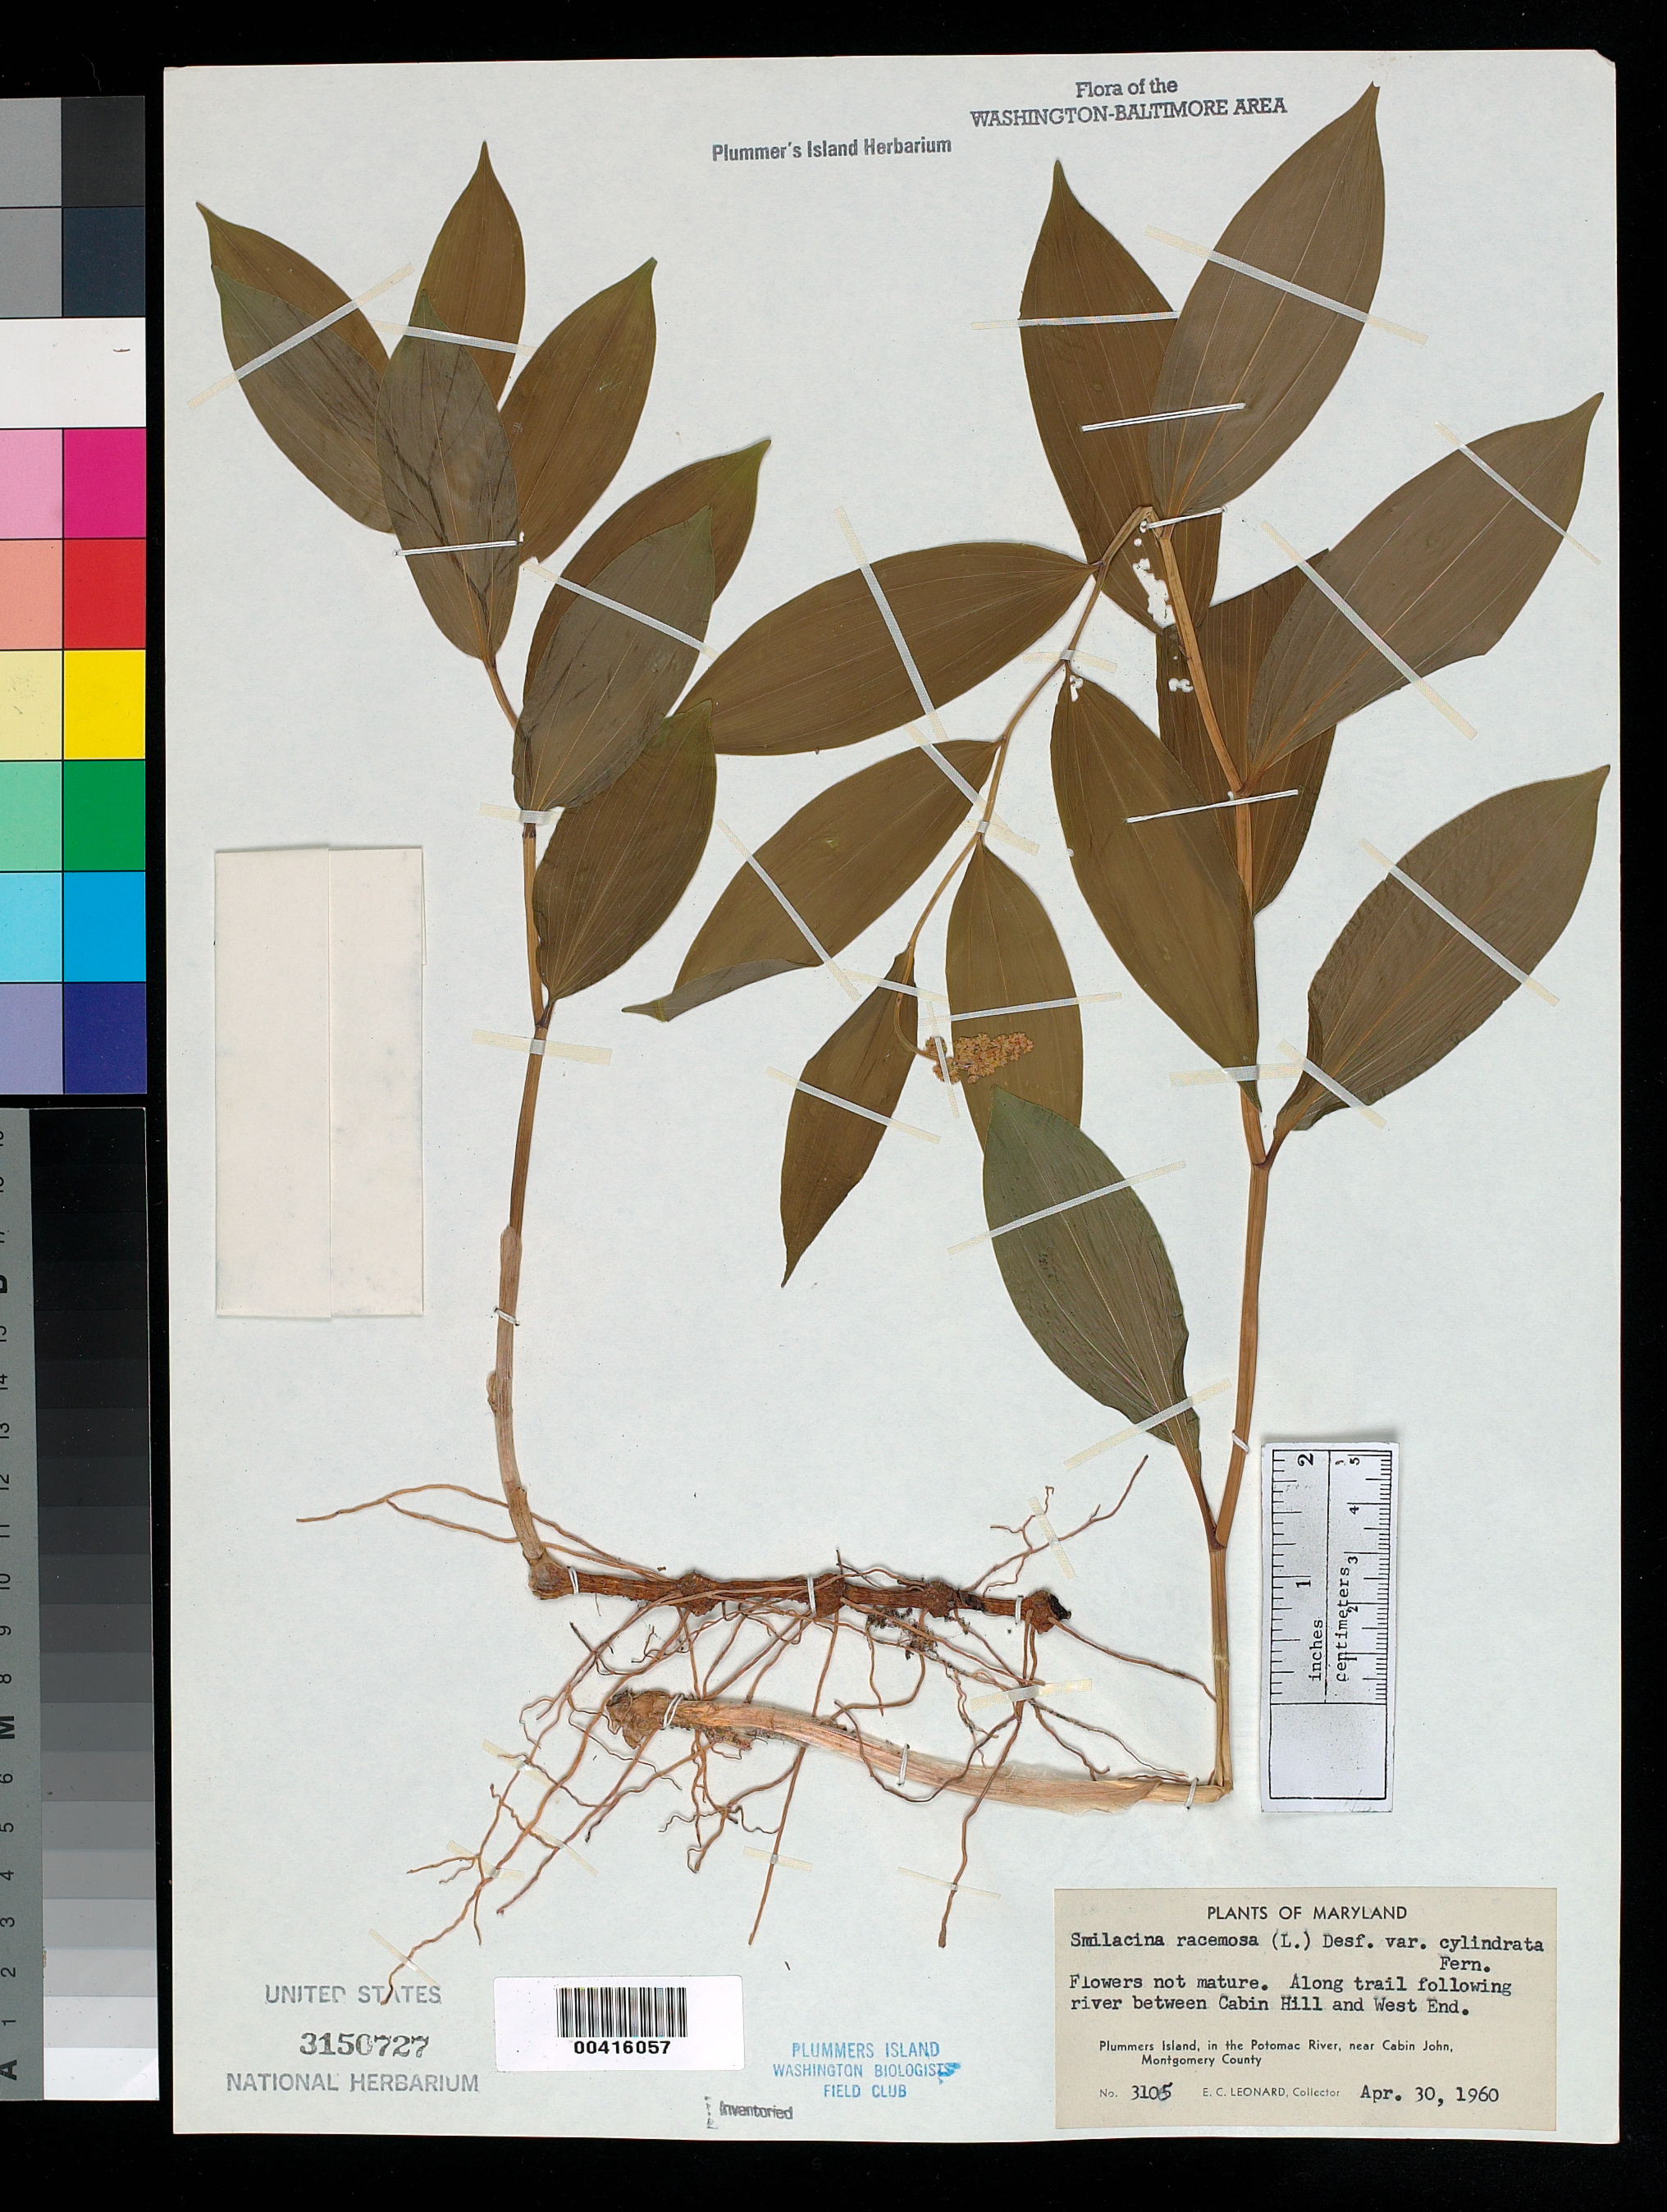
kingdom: Plantae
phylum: Tracheophyta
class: Liliopsida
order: Asparagales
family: Asparagaceae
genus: Maianthemum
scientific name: Maianthemum racemosum subsp. racemosum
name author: (L.) Link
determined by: Strong, Mark T., (BOT), Smithsonian Institution - National Museum of Natural History (UNITED STATES)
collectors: E. C. Leonard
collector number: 3105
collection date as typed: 30 Apr 1960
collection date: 1960-04-30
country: United States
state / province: Maryland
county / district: Montgomery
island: Plummers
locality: Plummer's Island; along trail following river between Cabin Hill and west end C. & O. Canal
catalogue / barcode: US 3150727